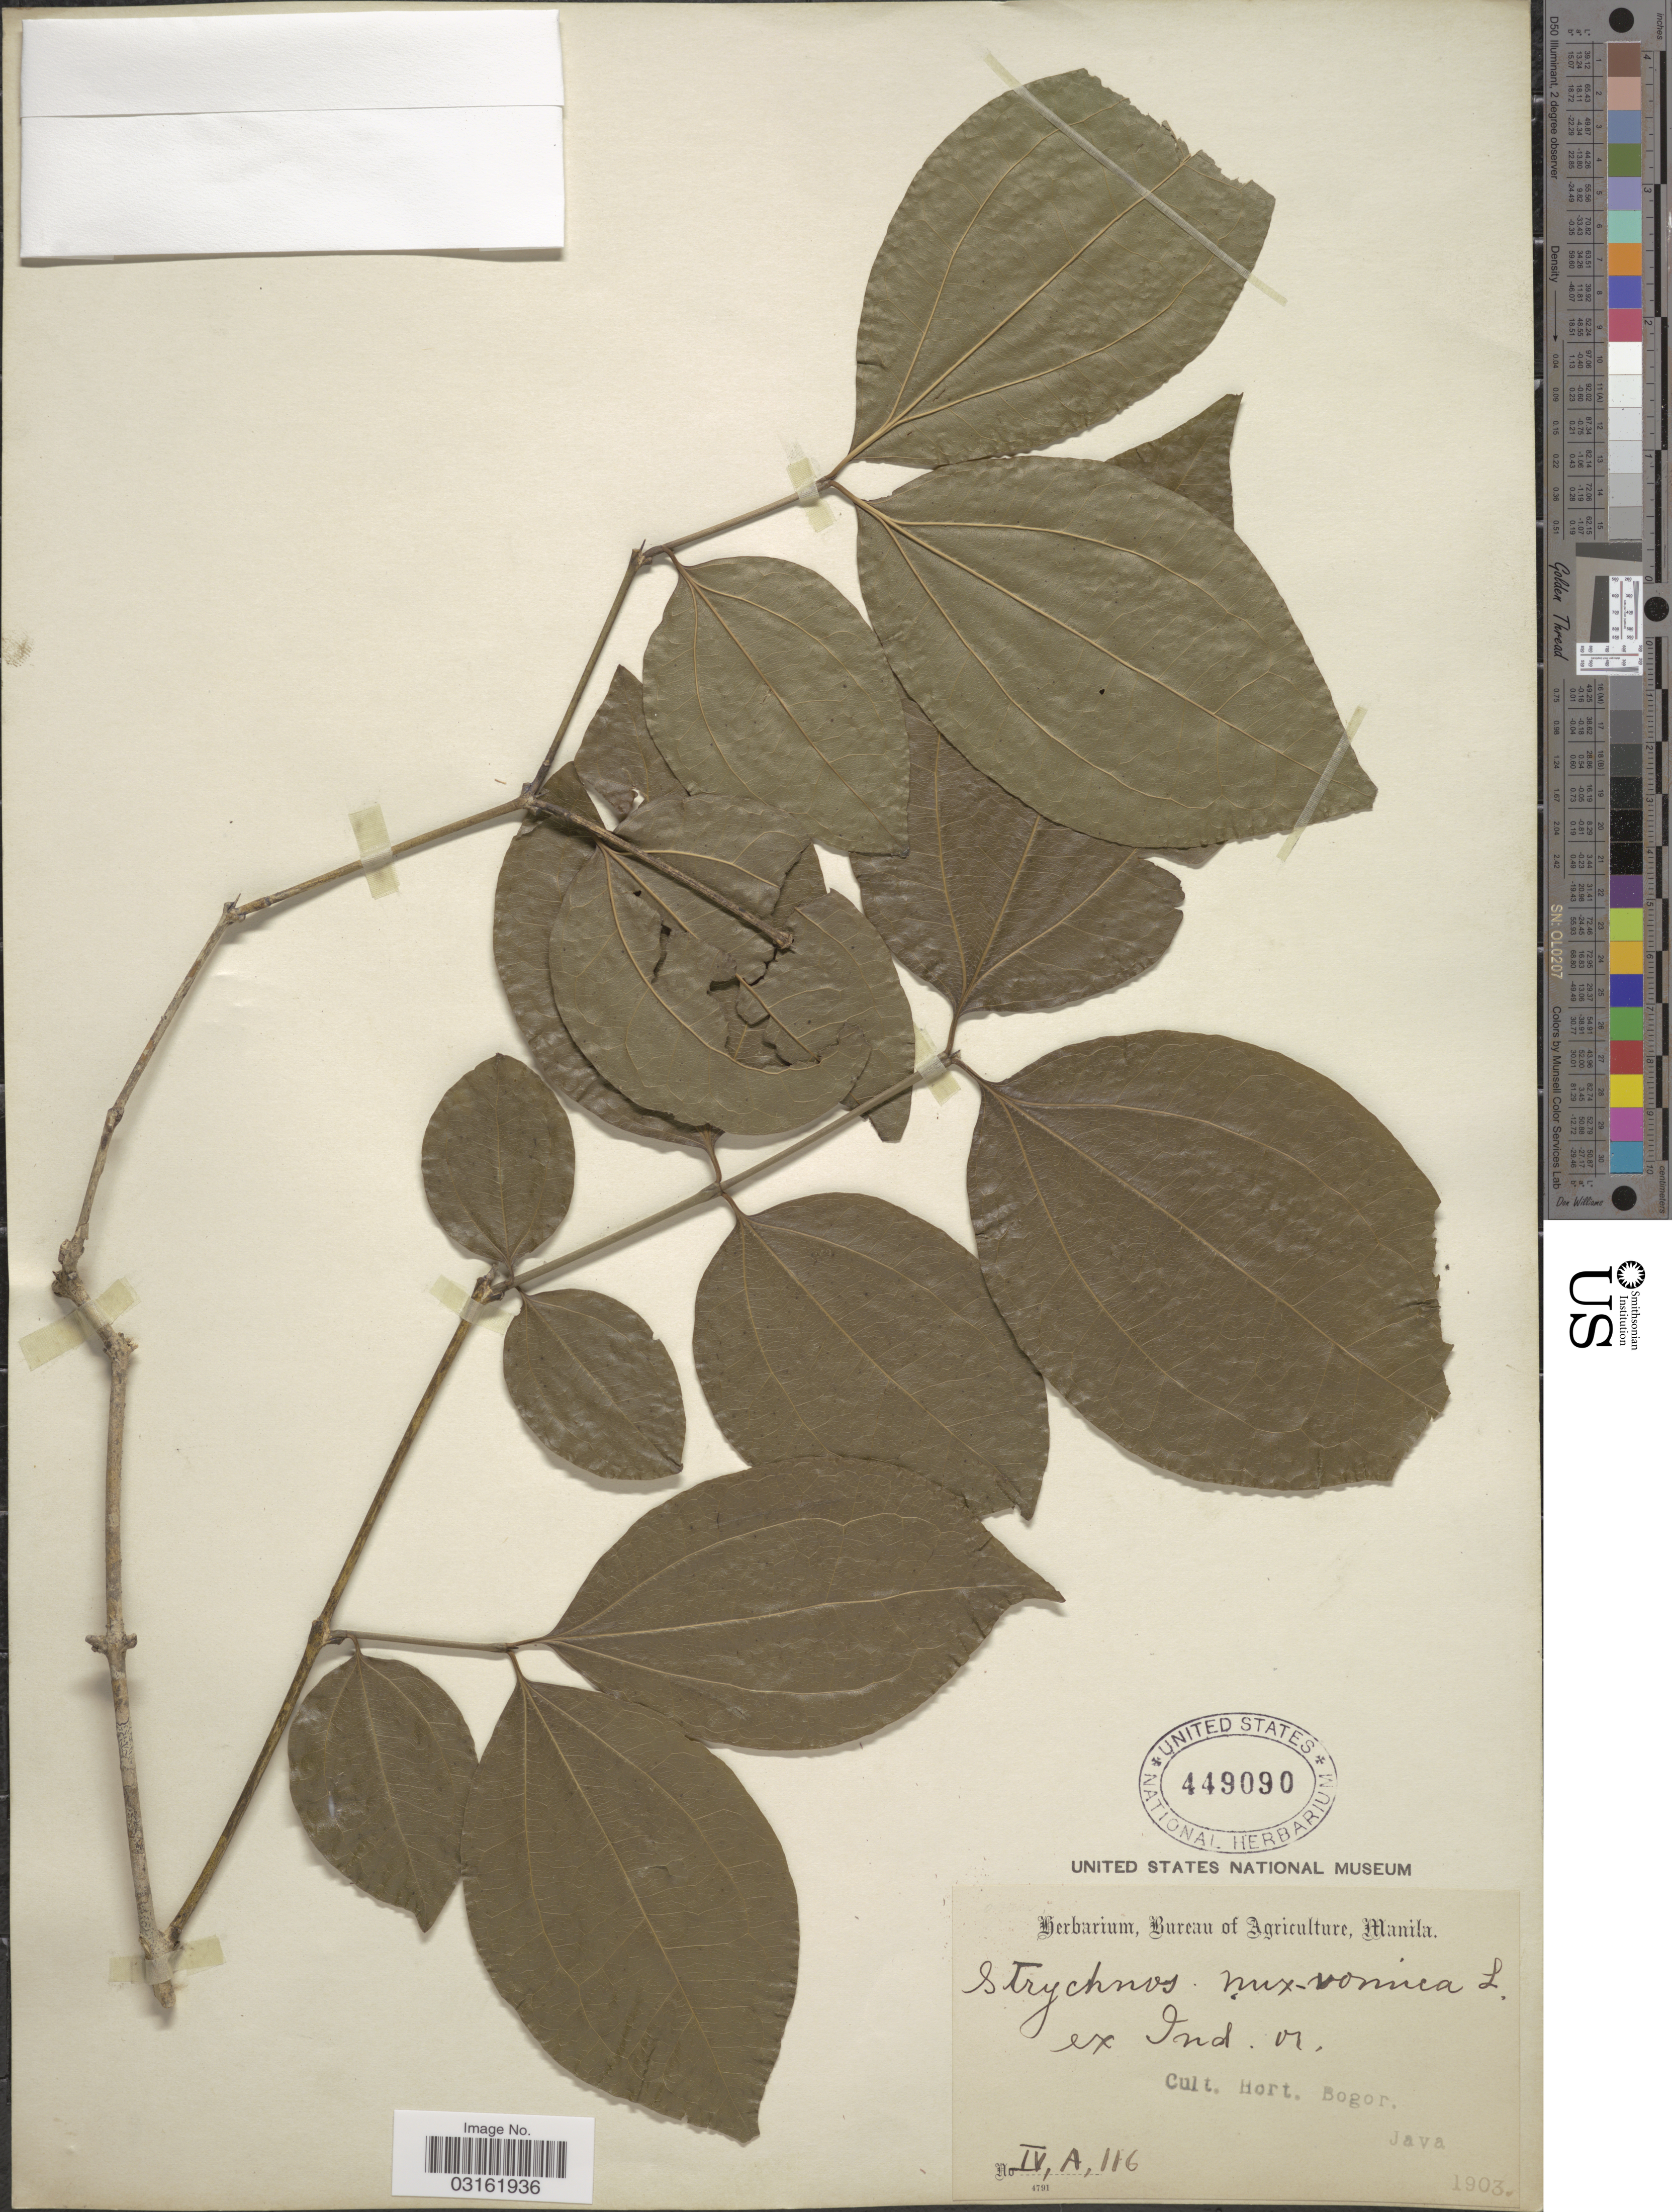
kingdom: Plantae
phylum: Tracheophyta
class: Magnoliopsida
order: Gentianales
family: Loganiaceae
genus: Strychnos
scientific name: Strychnos nux-vomica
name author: L.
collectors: Ex herb. Bureau of Agriculture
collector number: IV, A, 1116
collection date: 1903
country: Indonesia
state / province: Java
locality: Cult. Hort. Bogor. Java.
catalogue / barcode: US 449090